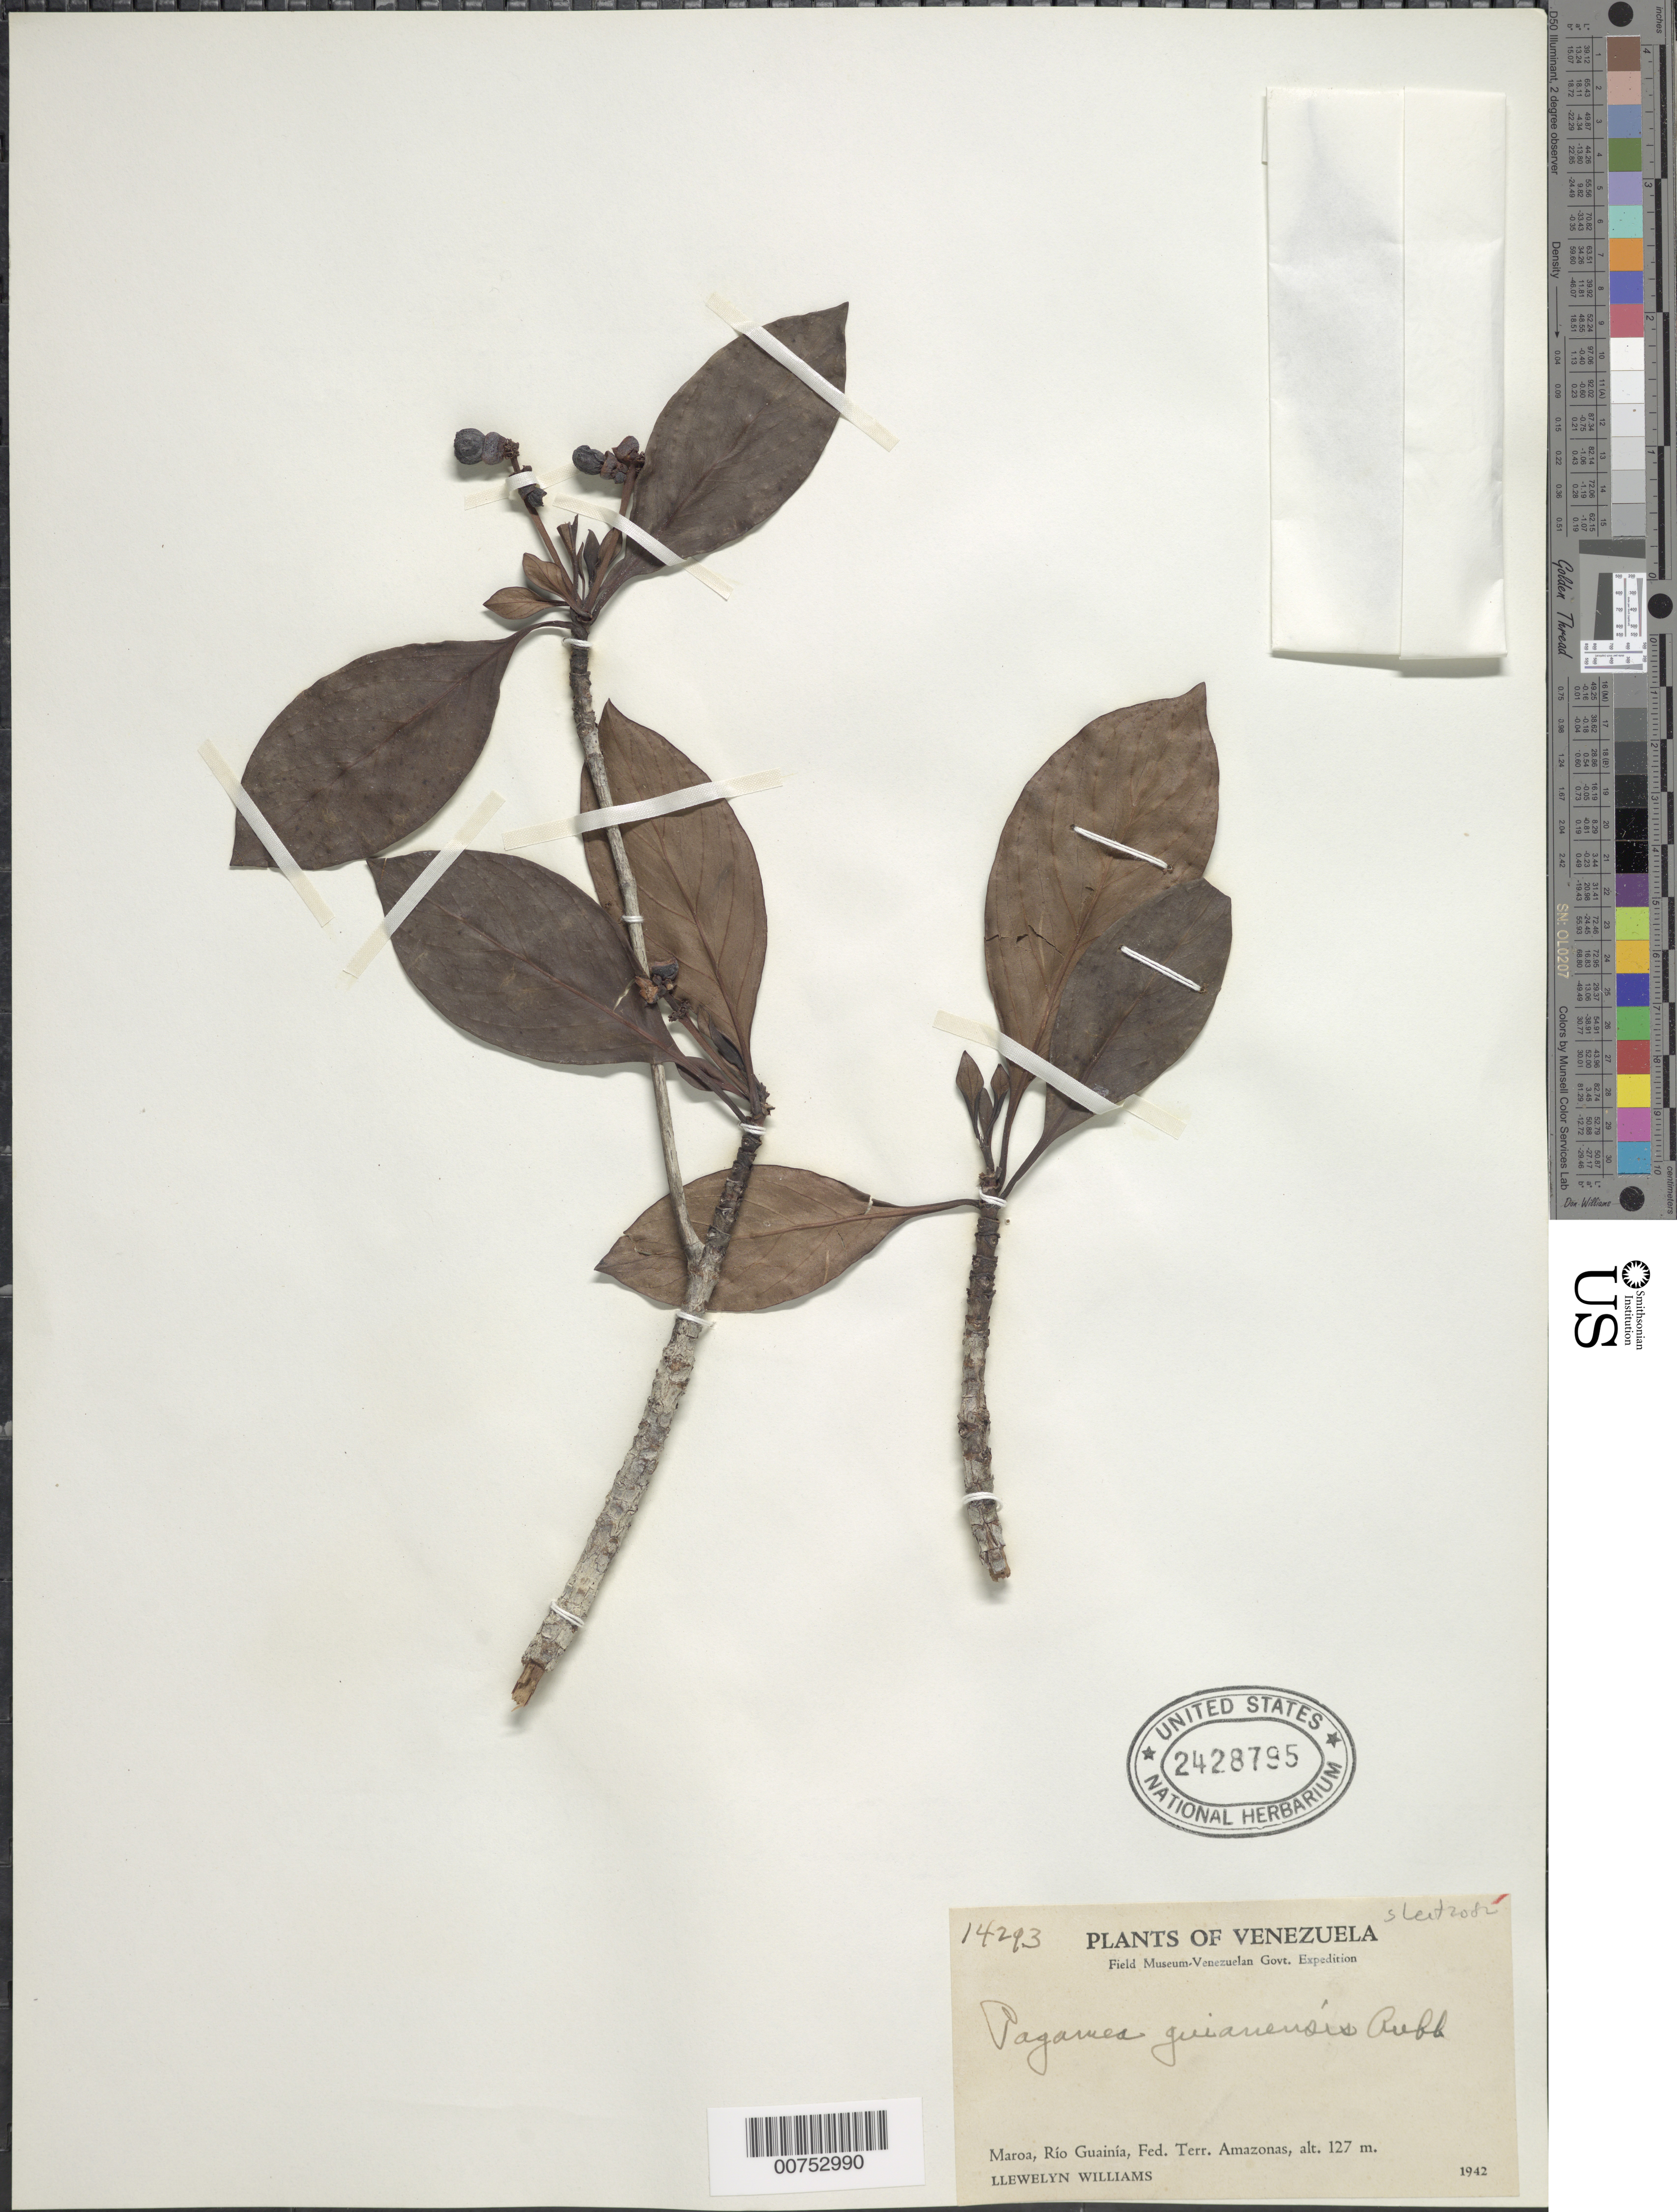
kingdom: Plantae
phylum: Tracheophyta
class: Magnoliopsida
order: Gentianales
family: Rubiaceae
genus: Pagamea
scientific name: Pagamea guianensis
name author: Aubl.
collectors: Ll. Williams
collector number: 14293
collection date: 1942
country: Venezuela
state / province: Amazonas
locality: Maroa, Rio Guainia, Fed. Terr. Amazonas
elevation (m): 127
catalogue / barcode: US 2428795